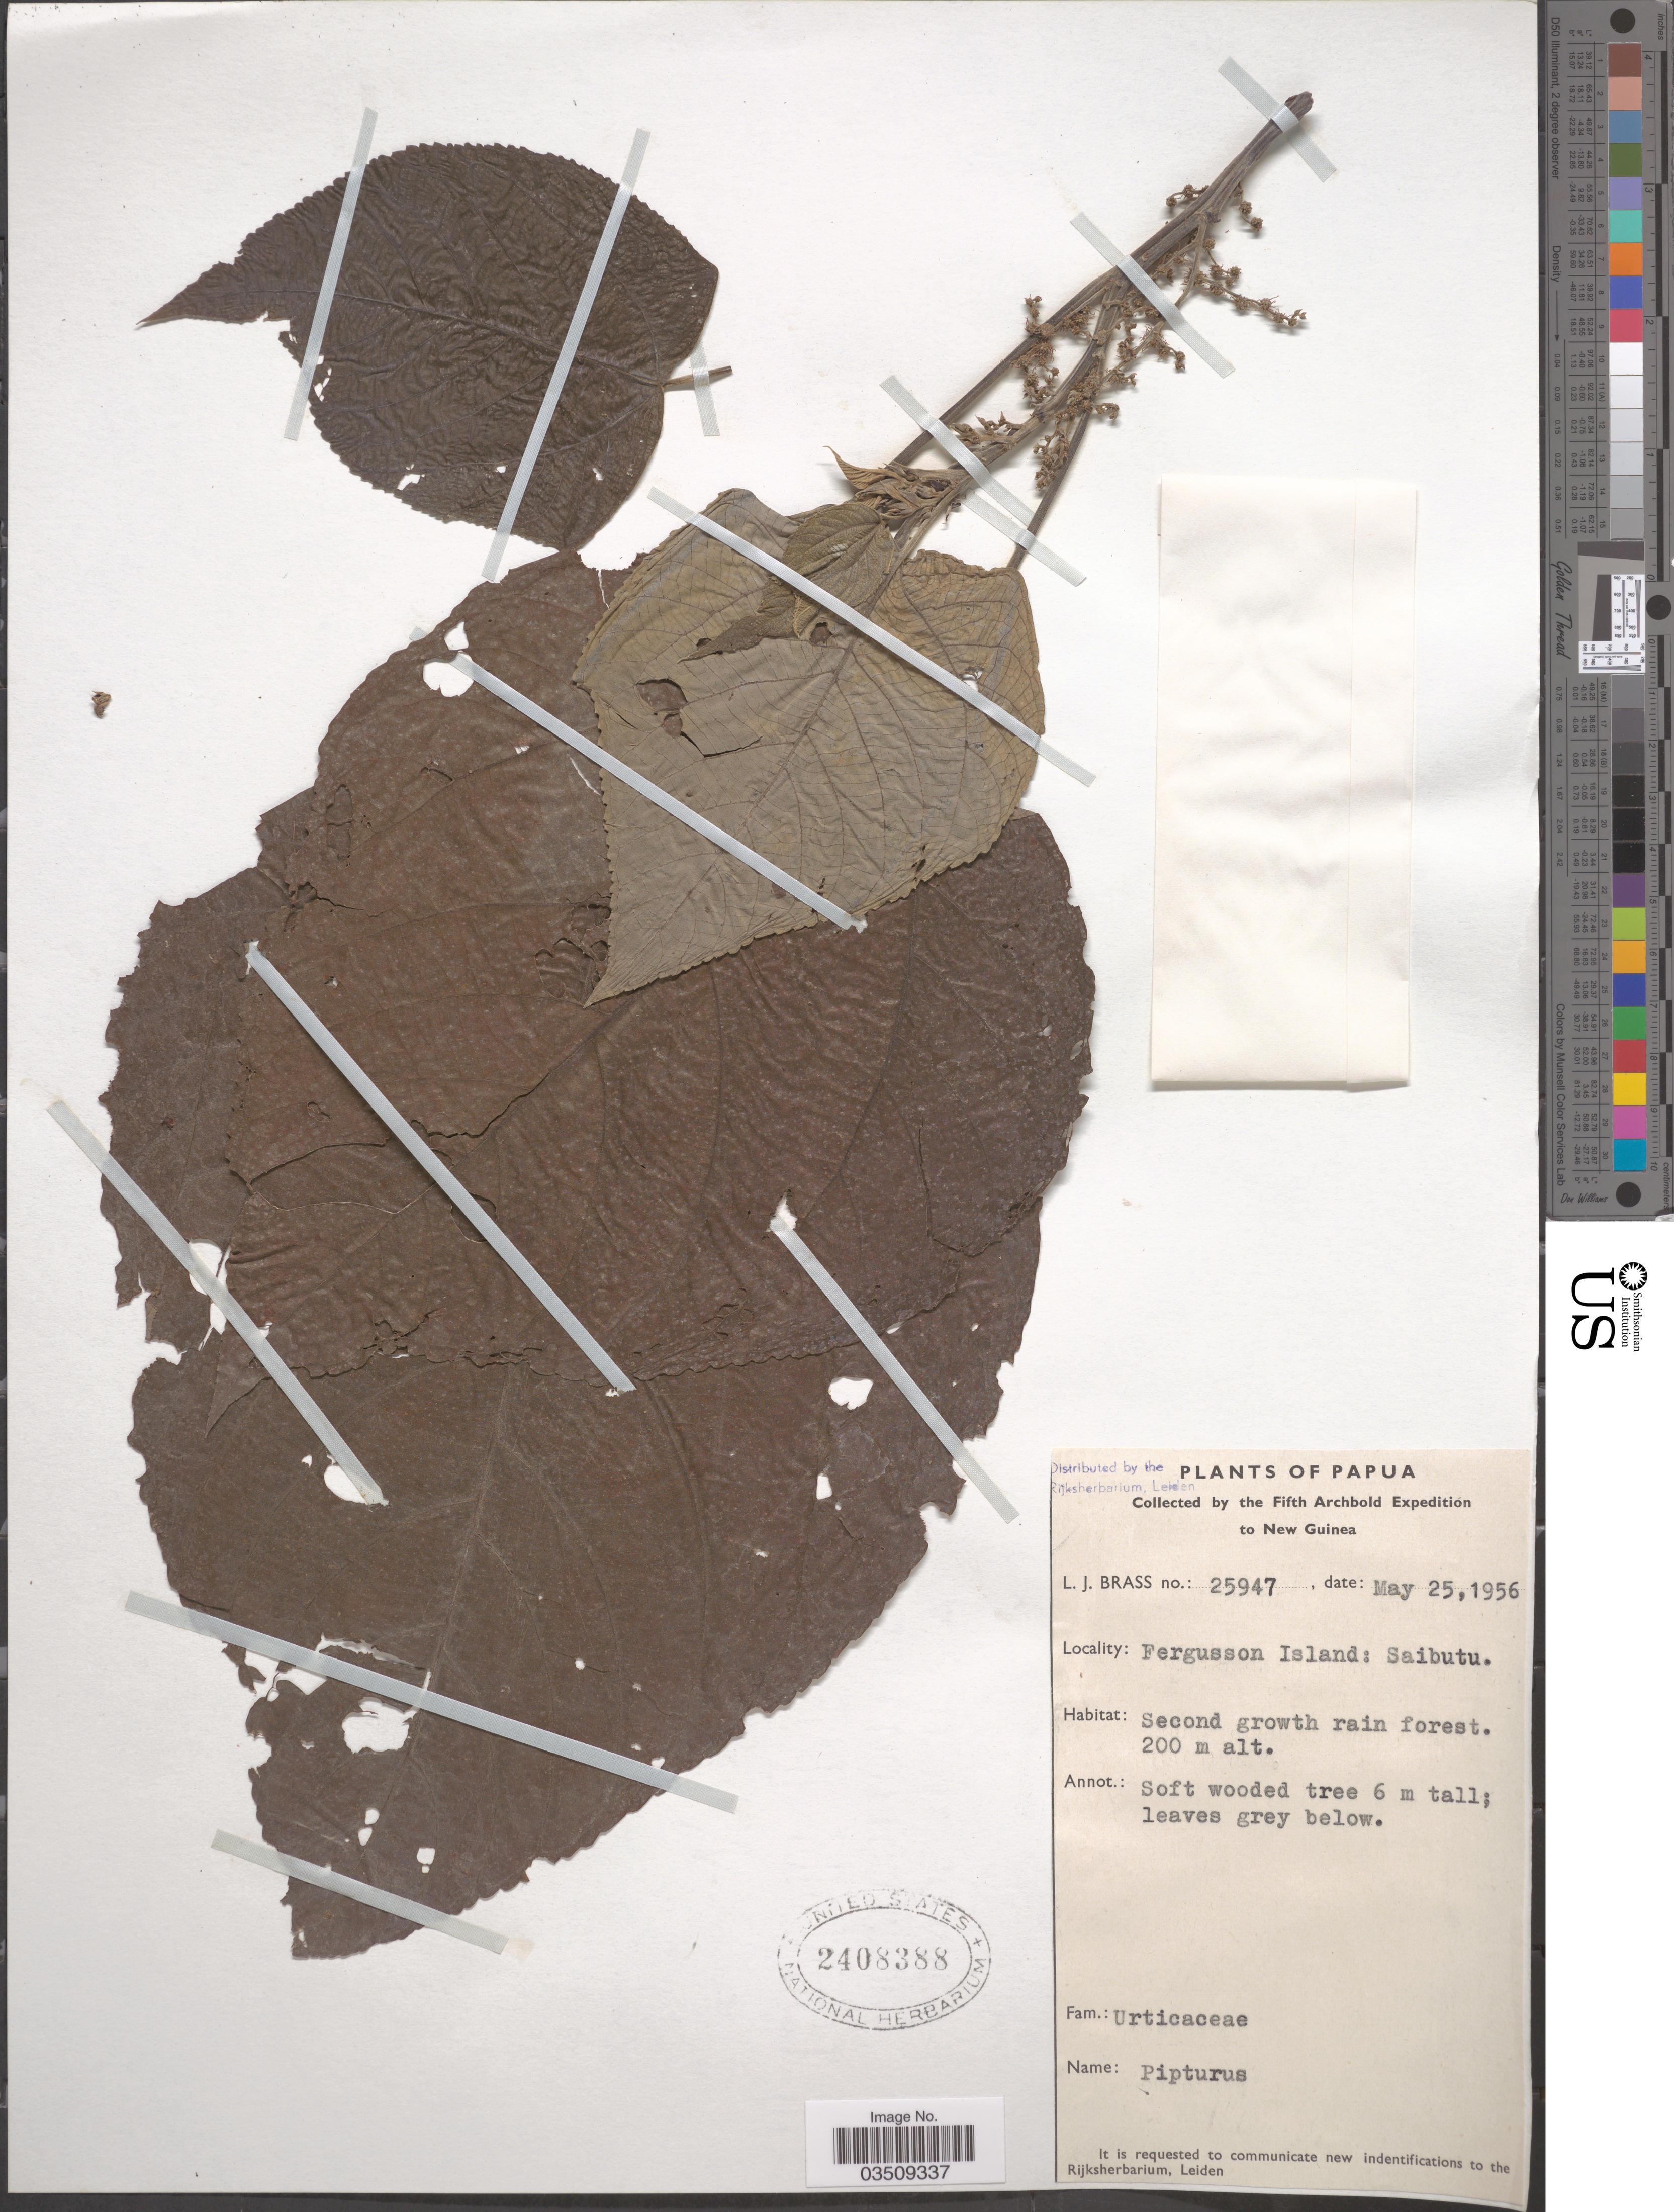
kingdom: Plantae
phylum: Tracheophyta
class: Magnoliopsida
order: Rosales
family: Urticaceae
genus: Pipturus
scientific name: Pipturus sp.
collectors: L. J. Brass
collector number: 25947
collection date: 1956-05-25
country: Papua New Guinea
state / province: Milne Bay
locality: Fergusson Island: Saibutu.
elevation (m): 200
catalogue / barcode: US 2408388